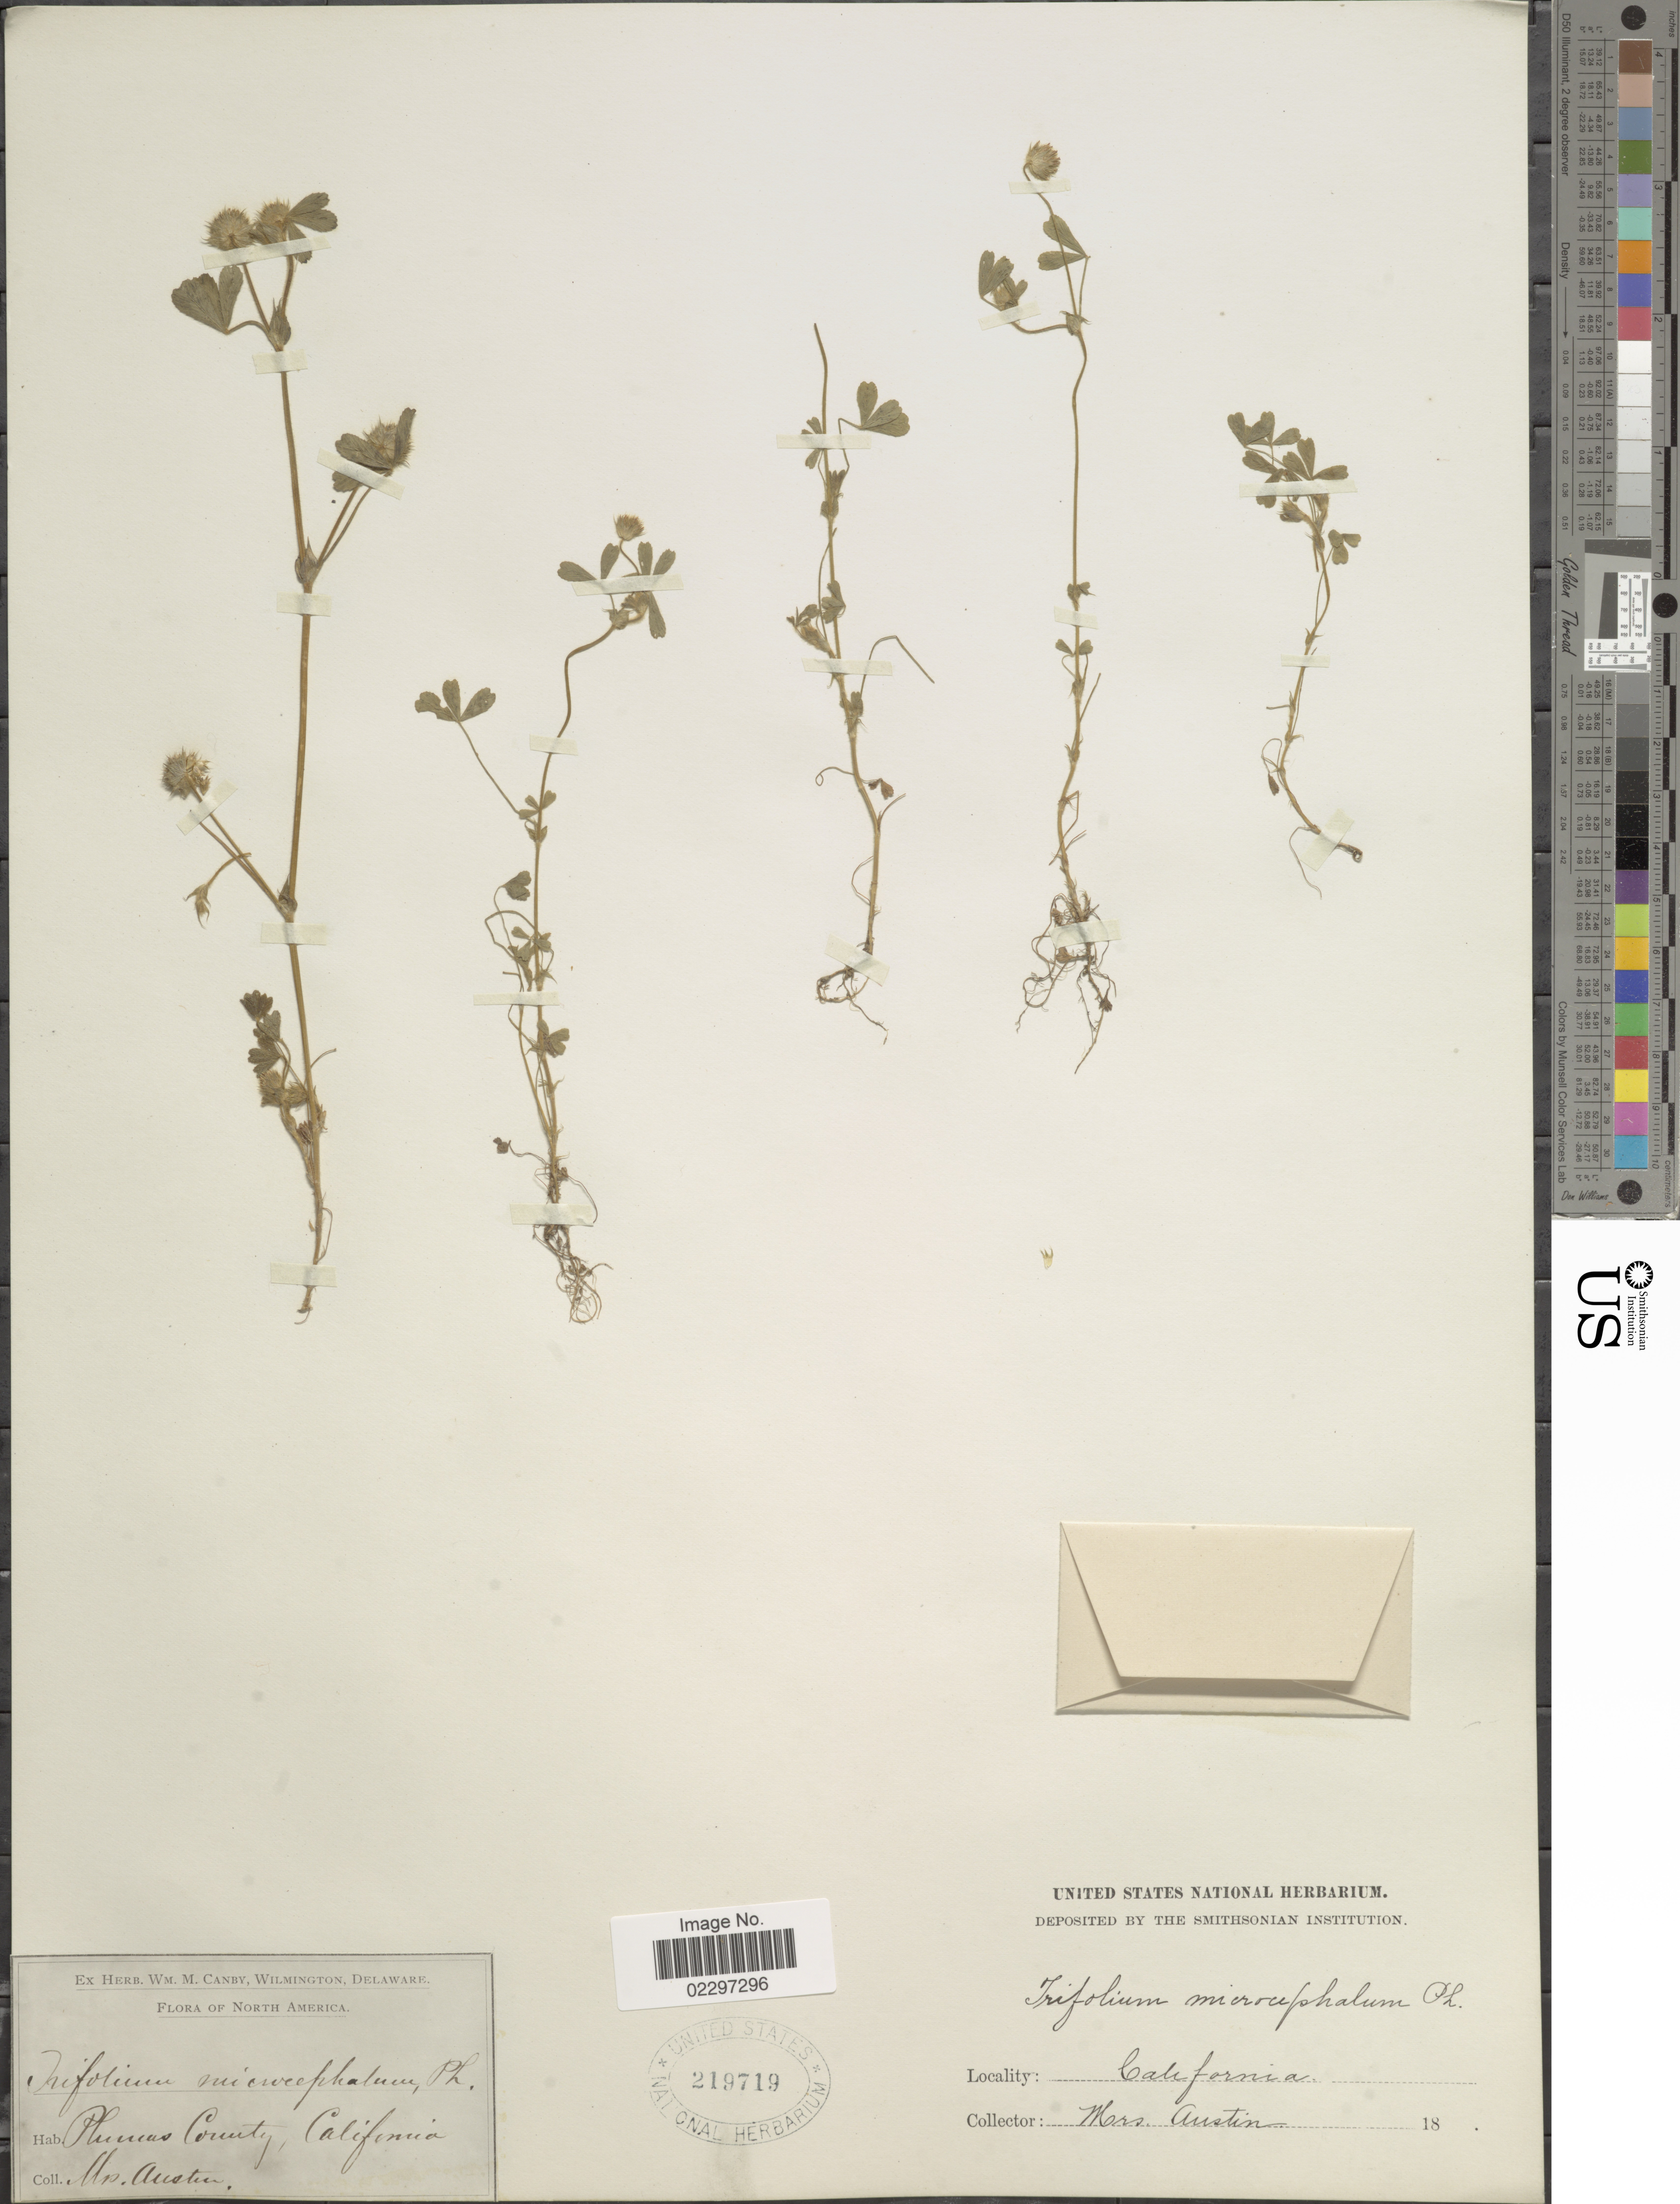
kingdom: Plantae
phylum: Tracheophyta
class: Magnoliopsida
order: Fabales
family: Fabaceae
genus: Trifolium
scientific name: Trifolium microcephalum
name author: Pursh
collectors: Austin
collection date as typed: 18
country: United States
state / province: California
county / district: Plumas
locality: Plumas County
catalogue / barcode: US 219719